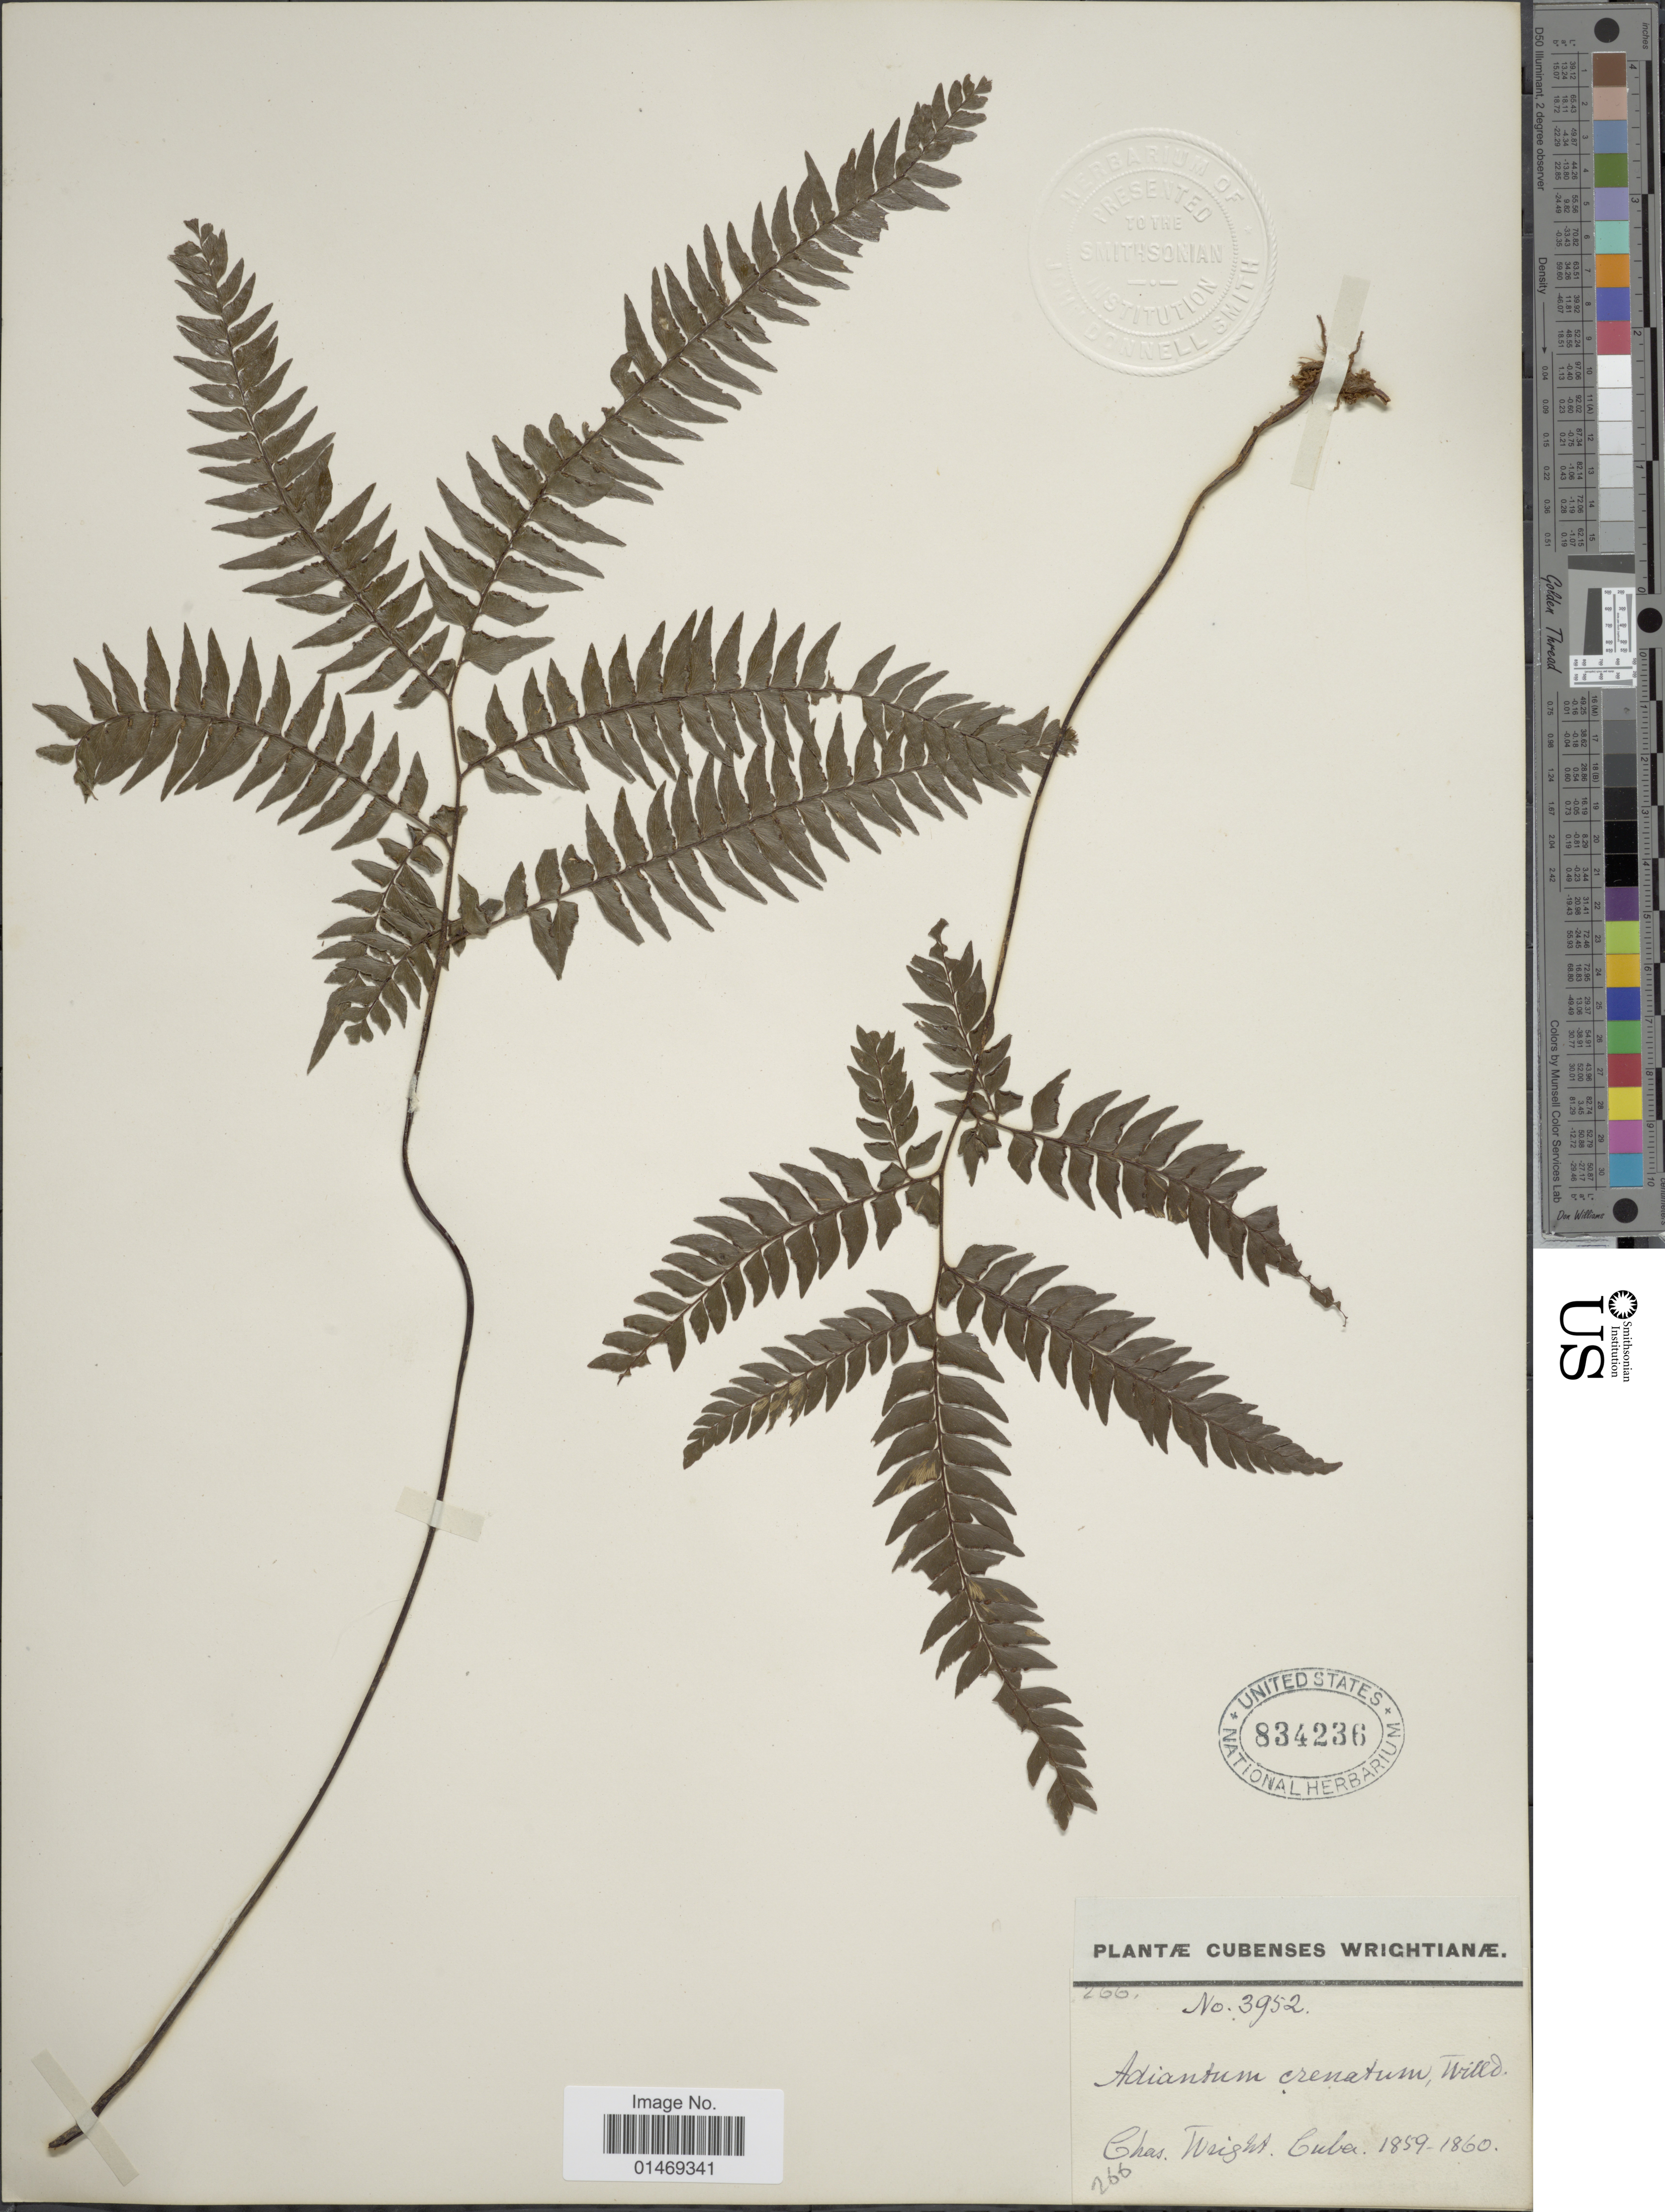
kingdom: Plantae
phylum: Tracheophyta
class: Polypodiopsida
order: Polypodiales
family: Pteridaceae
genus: Adiantum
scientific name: Adiantum pyramidale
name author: (L.) Willd.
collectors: C. Wright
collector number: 3952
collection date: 1859/1860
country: Cuba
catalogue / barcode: US 834236